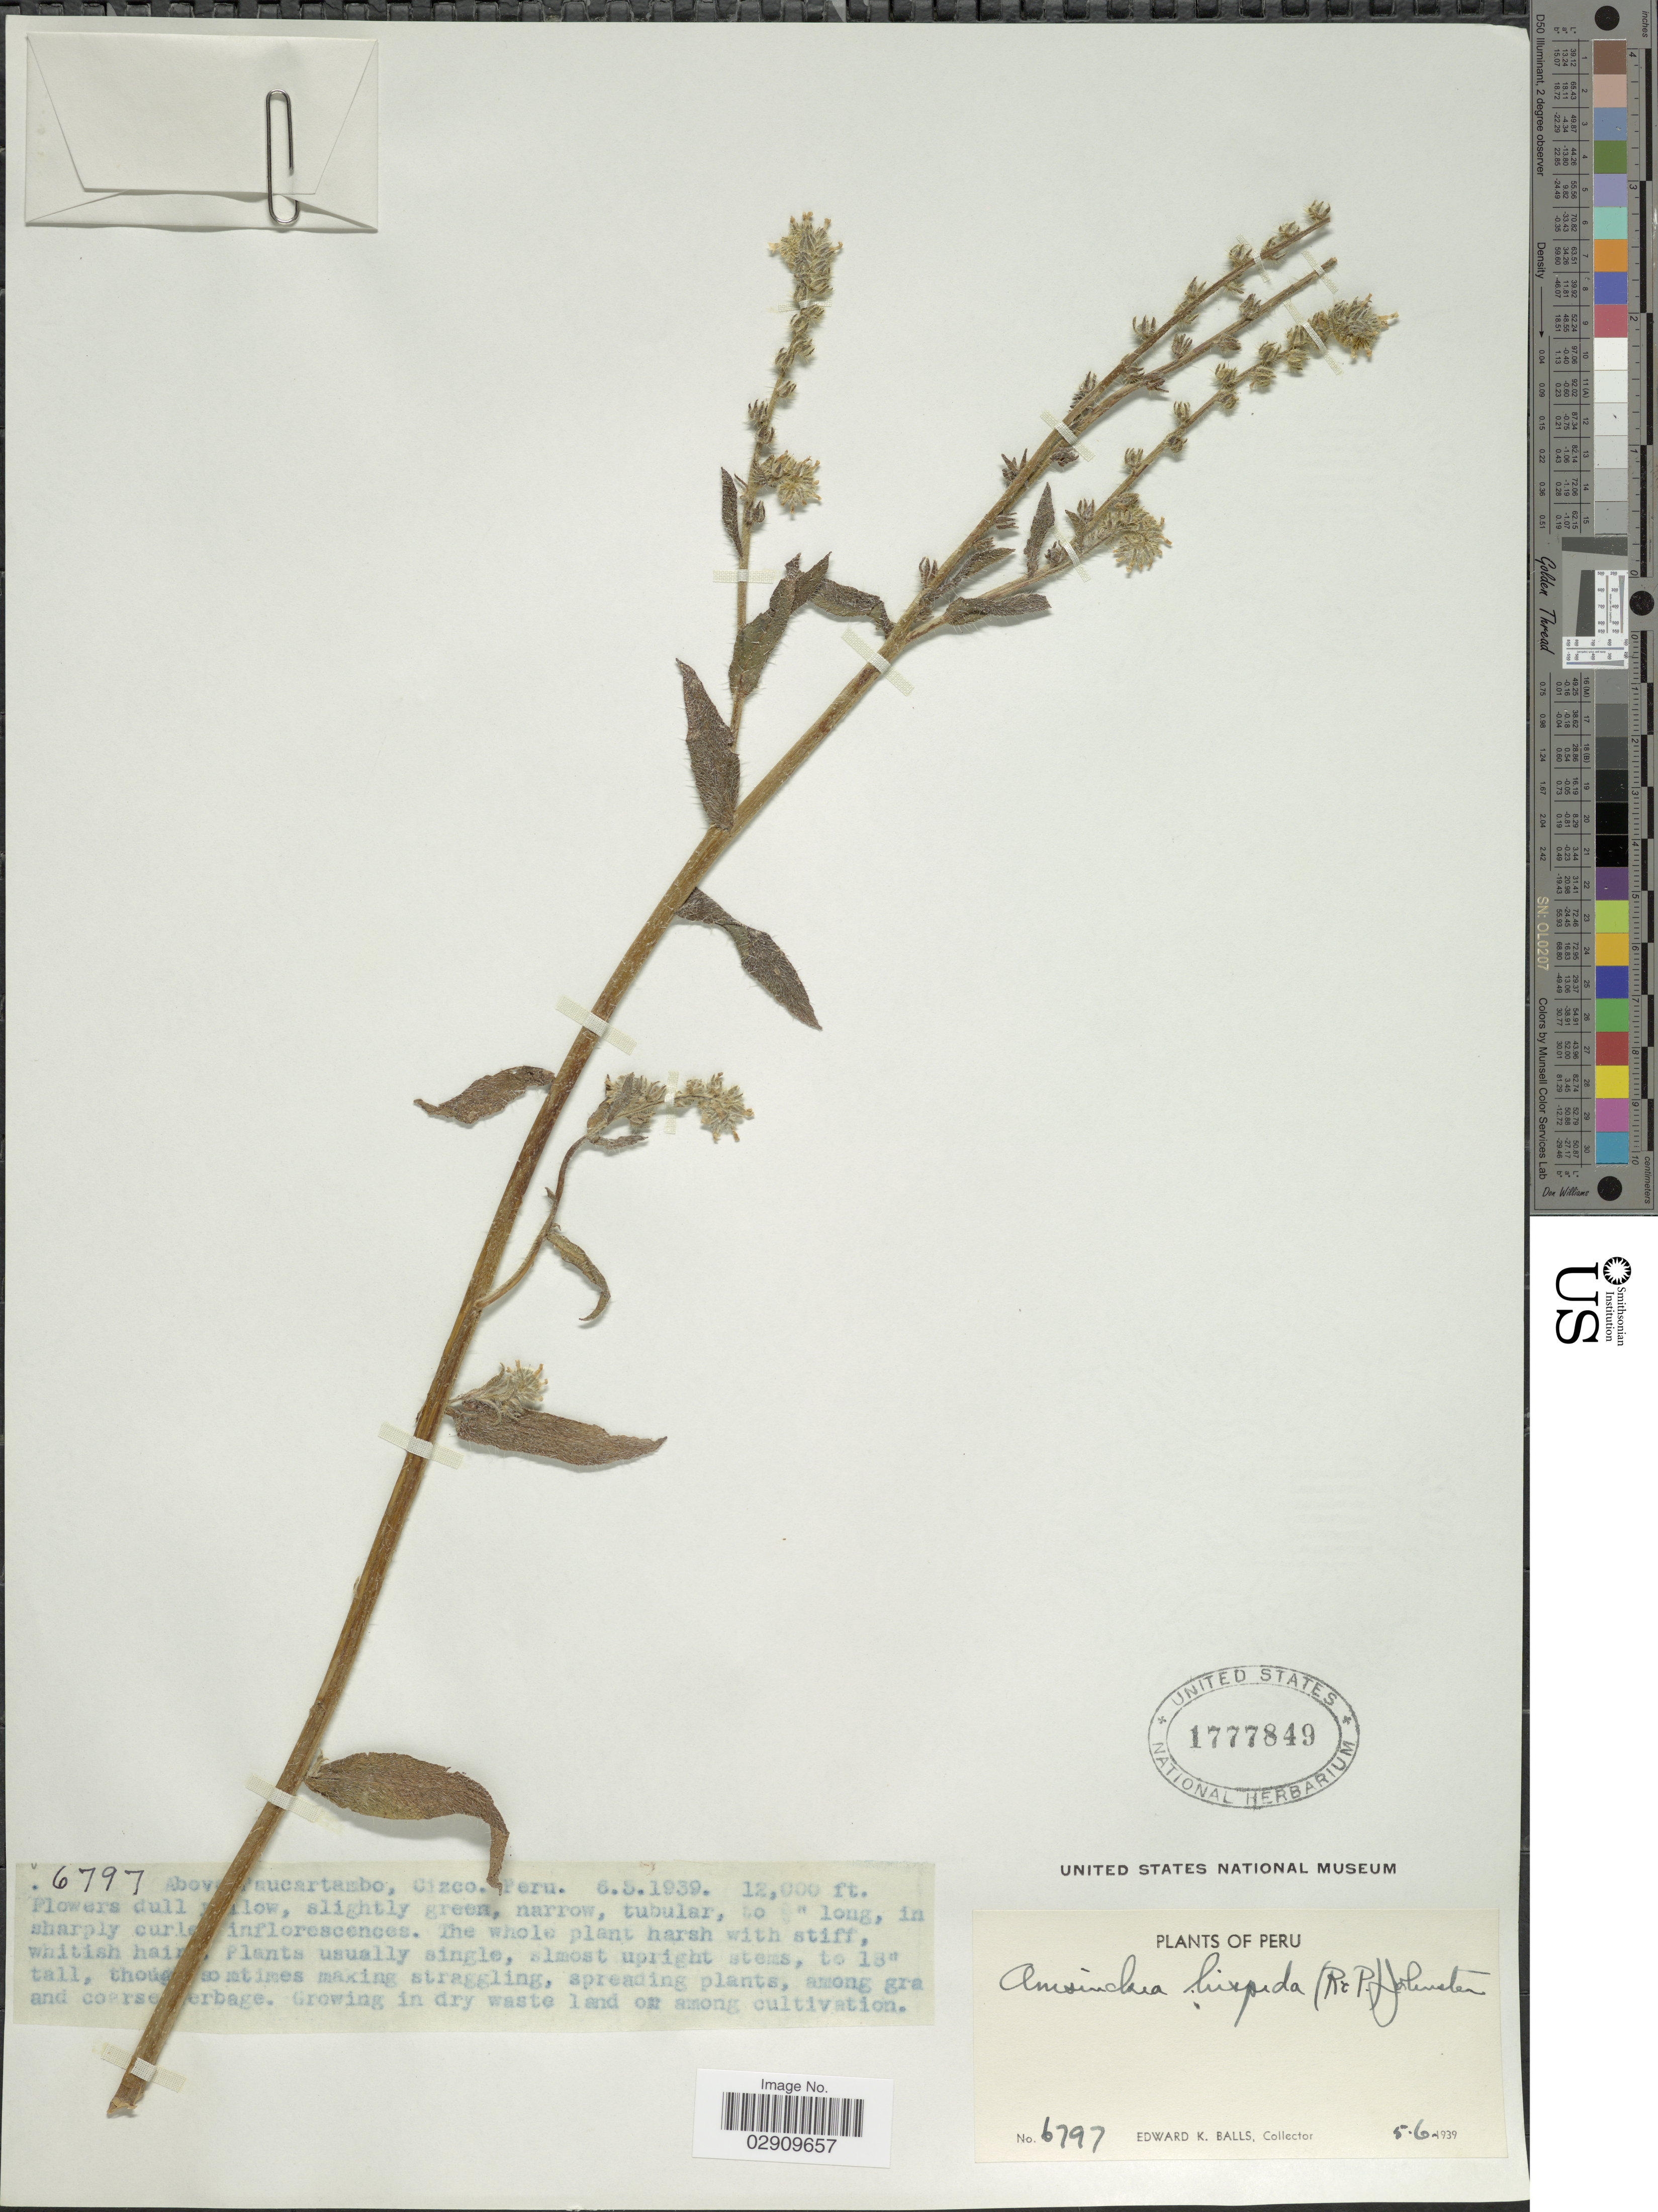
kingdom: Plantae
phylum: Tracheophyta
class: Magnoliopsida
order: Boraginales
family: Boraginaceae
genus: Amsinckia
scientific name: Amsinckia calycina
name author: (Moris) Chater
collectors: E. K. Balls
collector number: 6797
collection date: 1939-05-06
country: Peru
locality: Above Paucartambo, Cizco.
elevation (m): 3658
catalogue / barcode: US 1777849